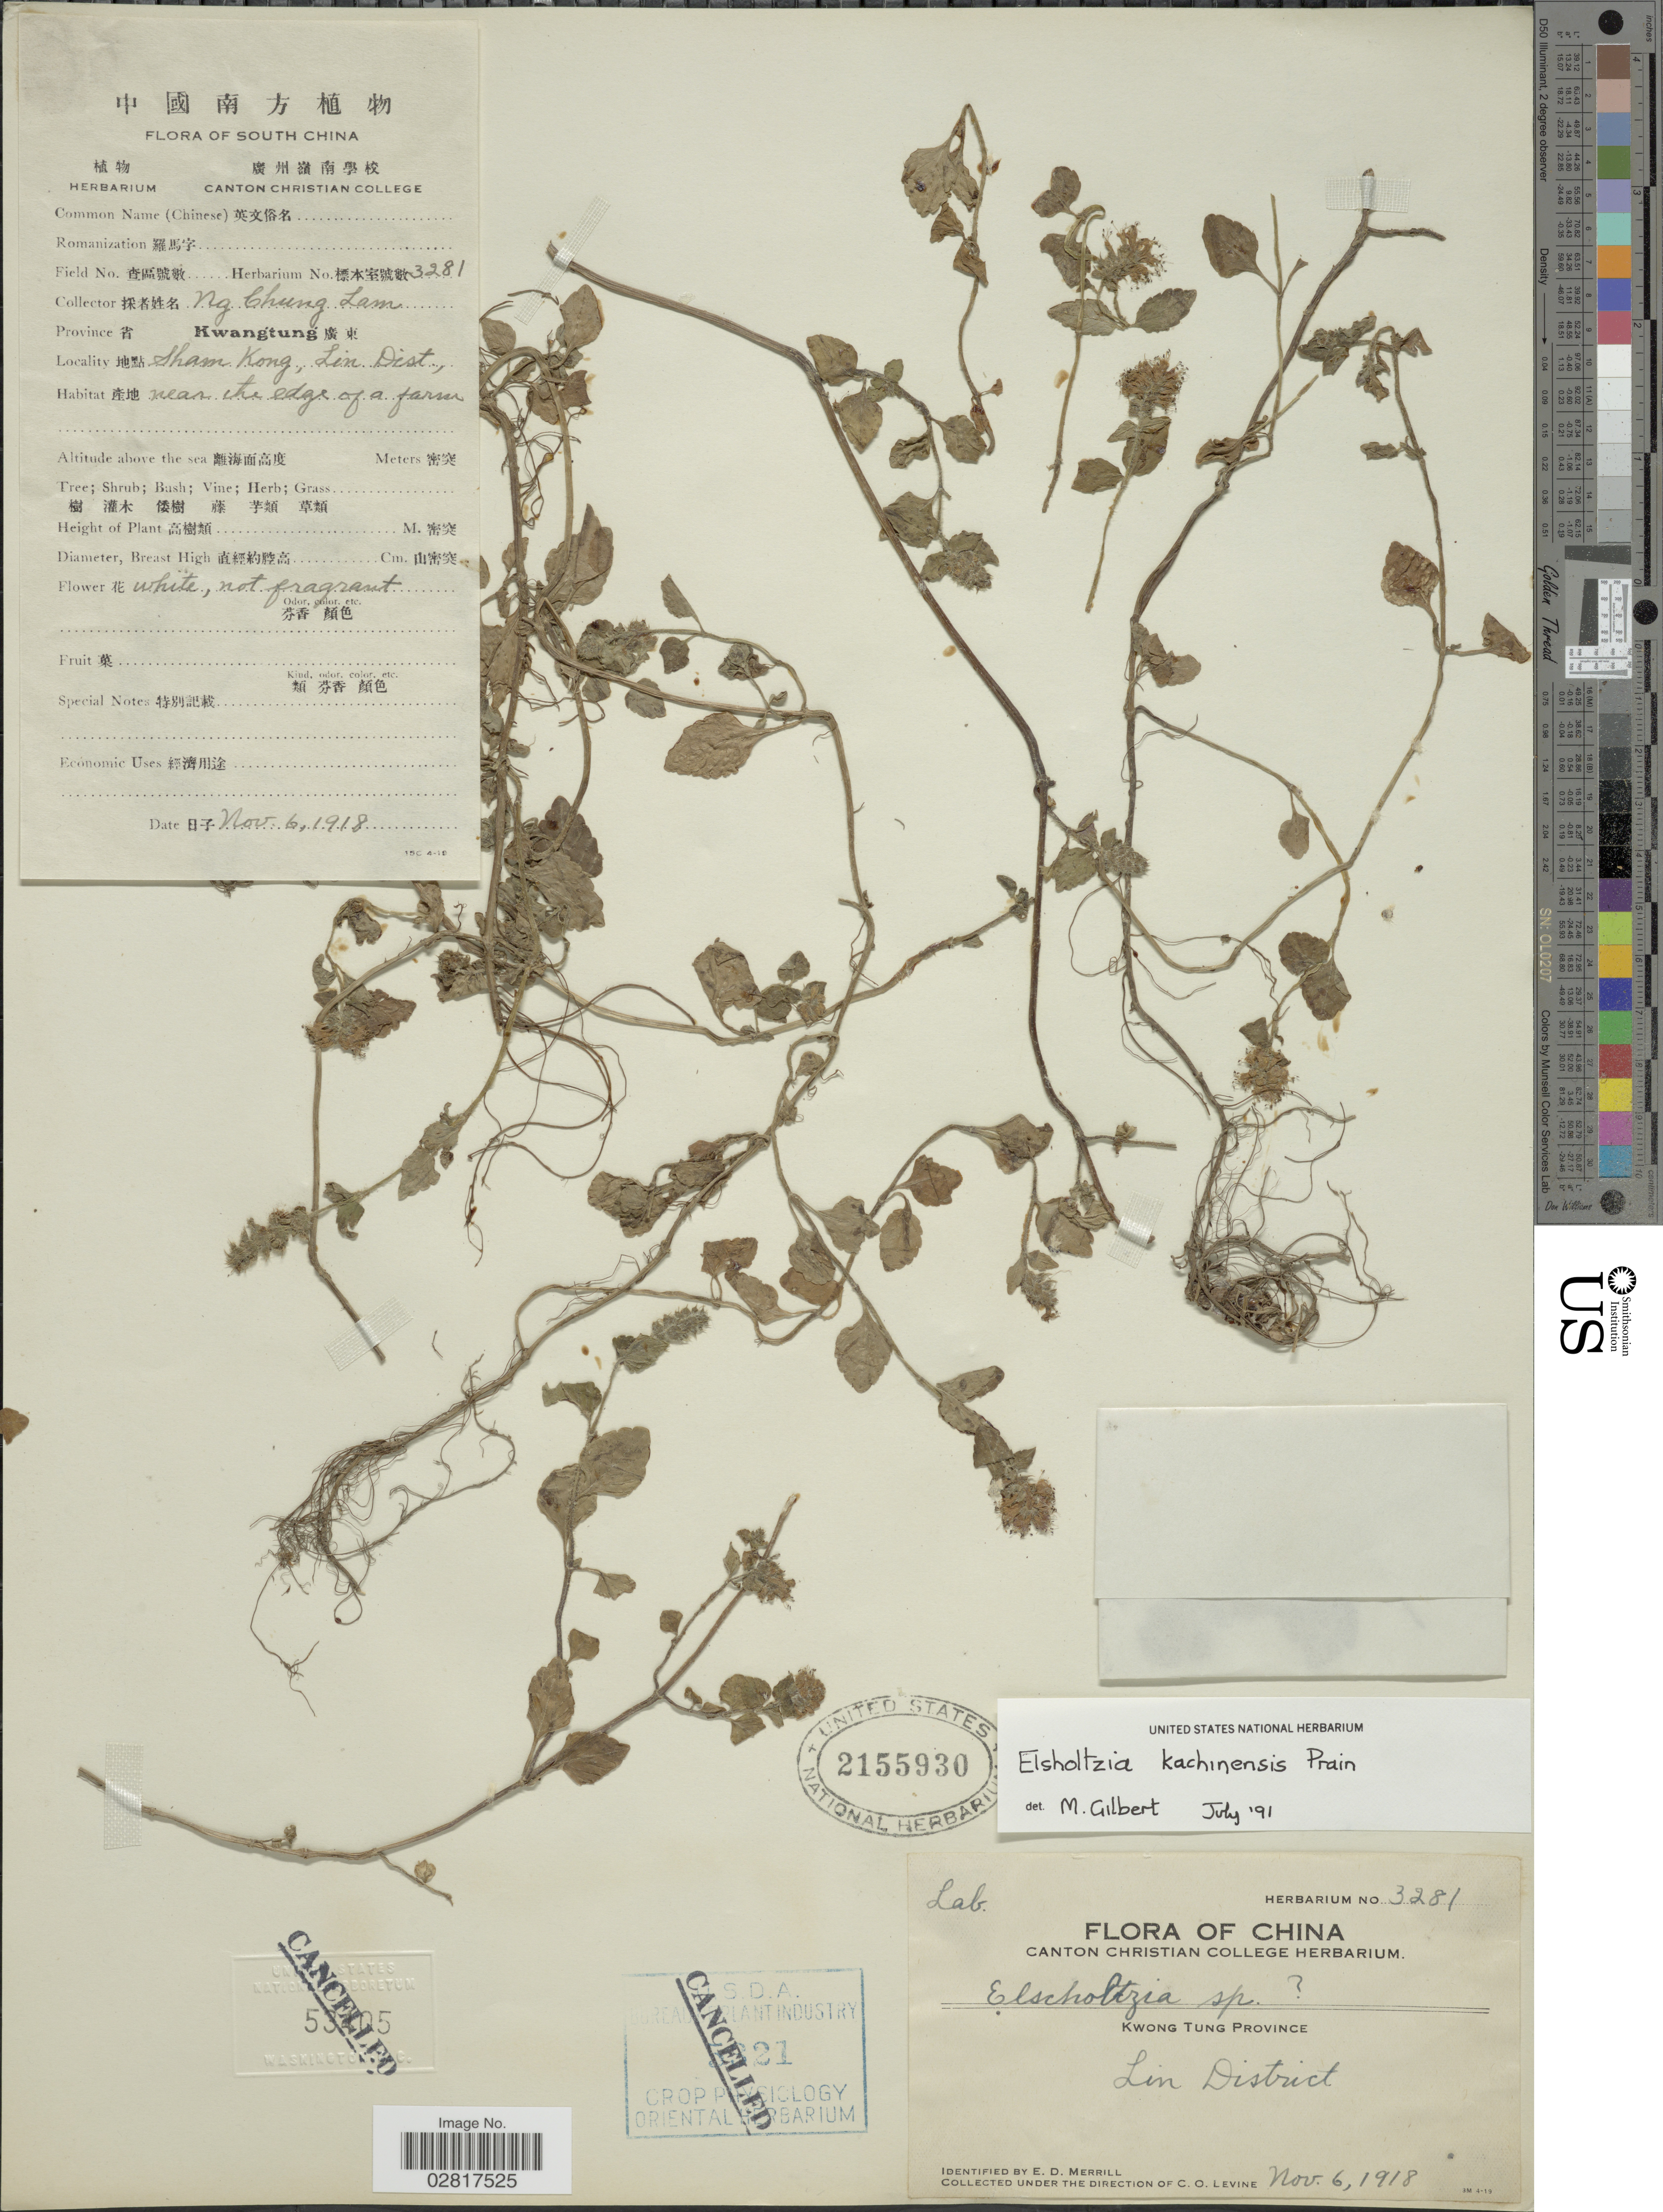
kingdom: Plantae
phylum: Tracheophyta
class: Magnoliopsida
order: Lamiales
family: Lamiaceae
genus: Elsholtzia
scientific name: Elsholtzia kachinensis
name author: Prain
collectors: C. O. Levine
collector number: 3281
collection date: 1918-11-06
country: China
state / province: Guangdong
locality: South China. Kwong Tung Province, Lin District. Sham Kong.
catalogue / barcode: US 2155930